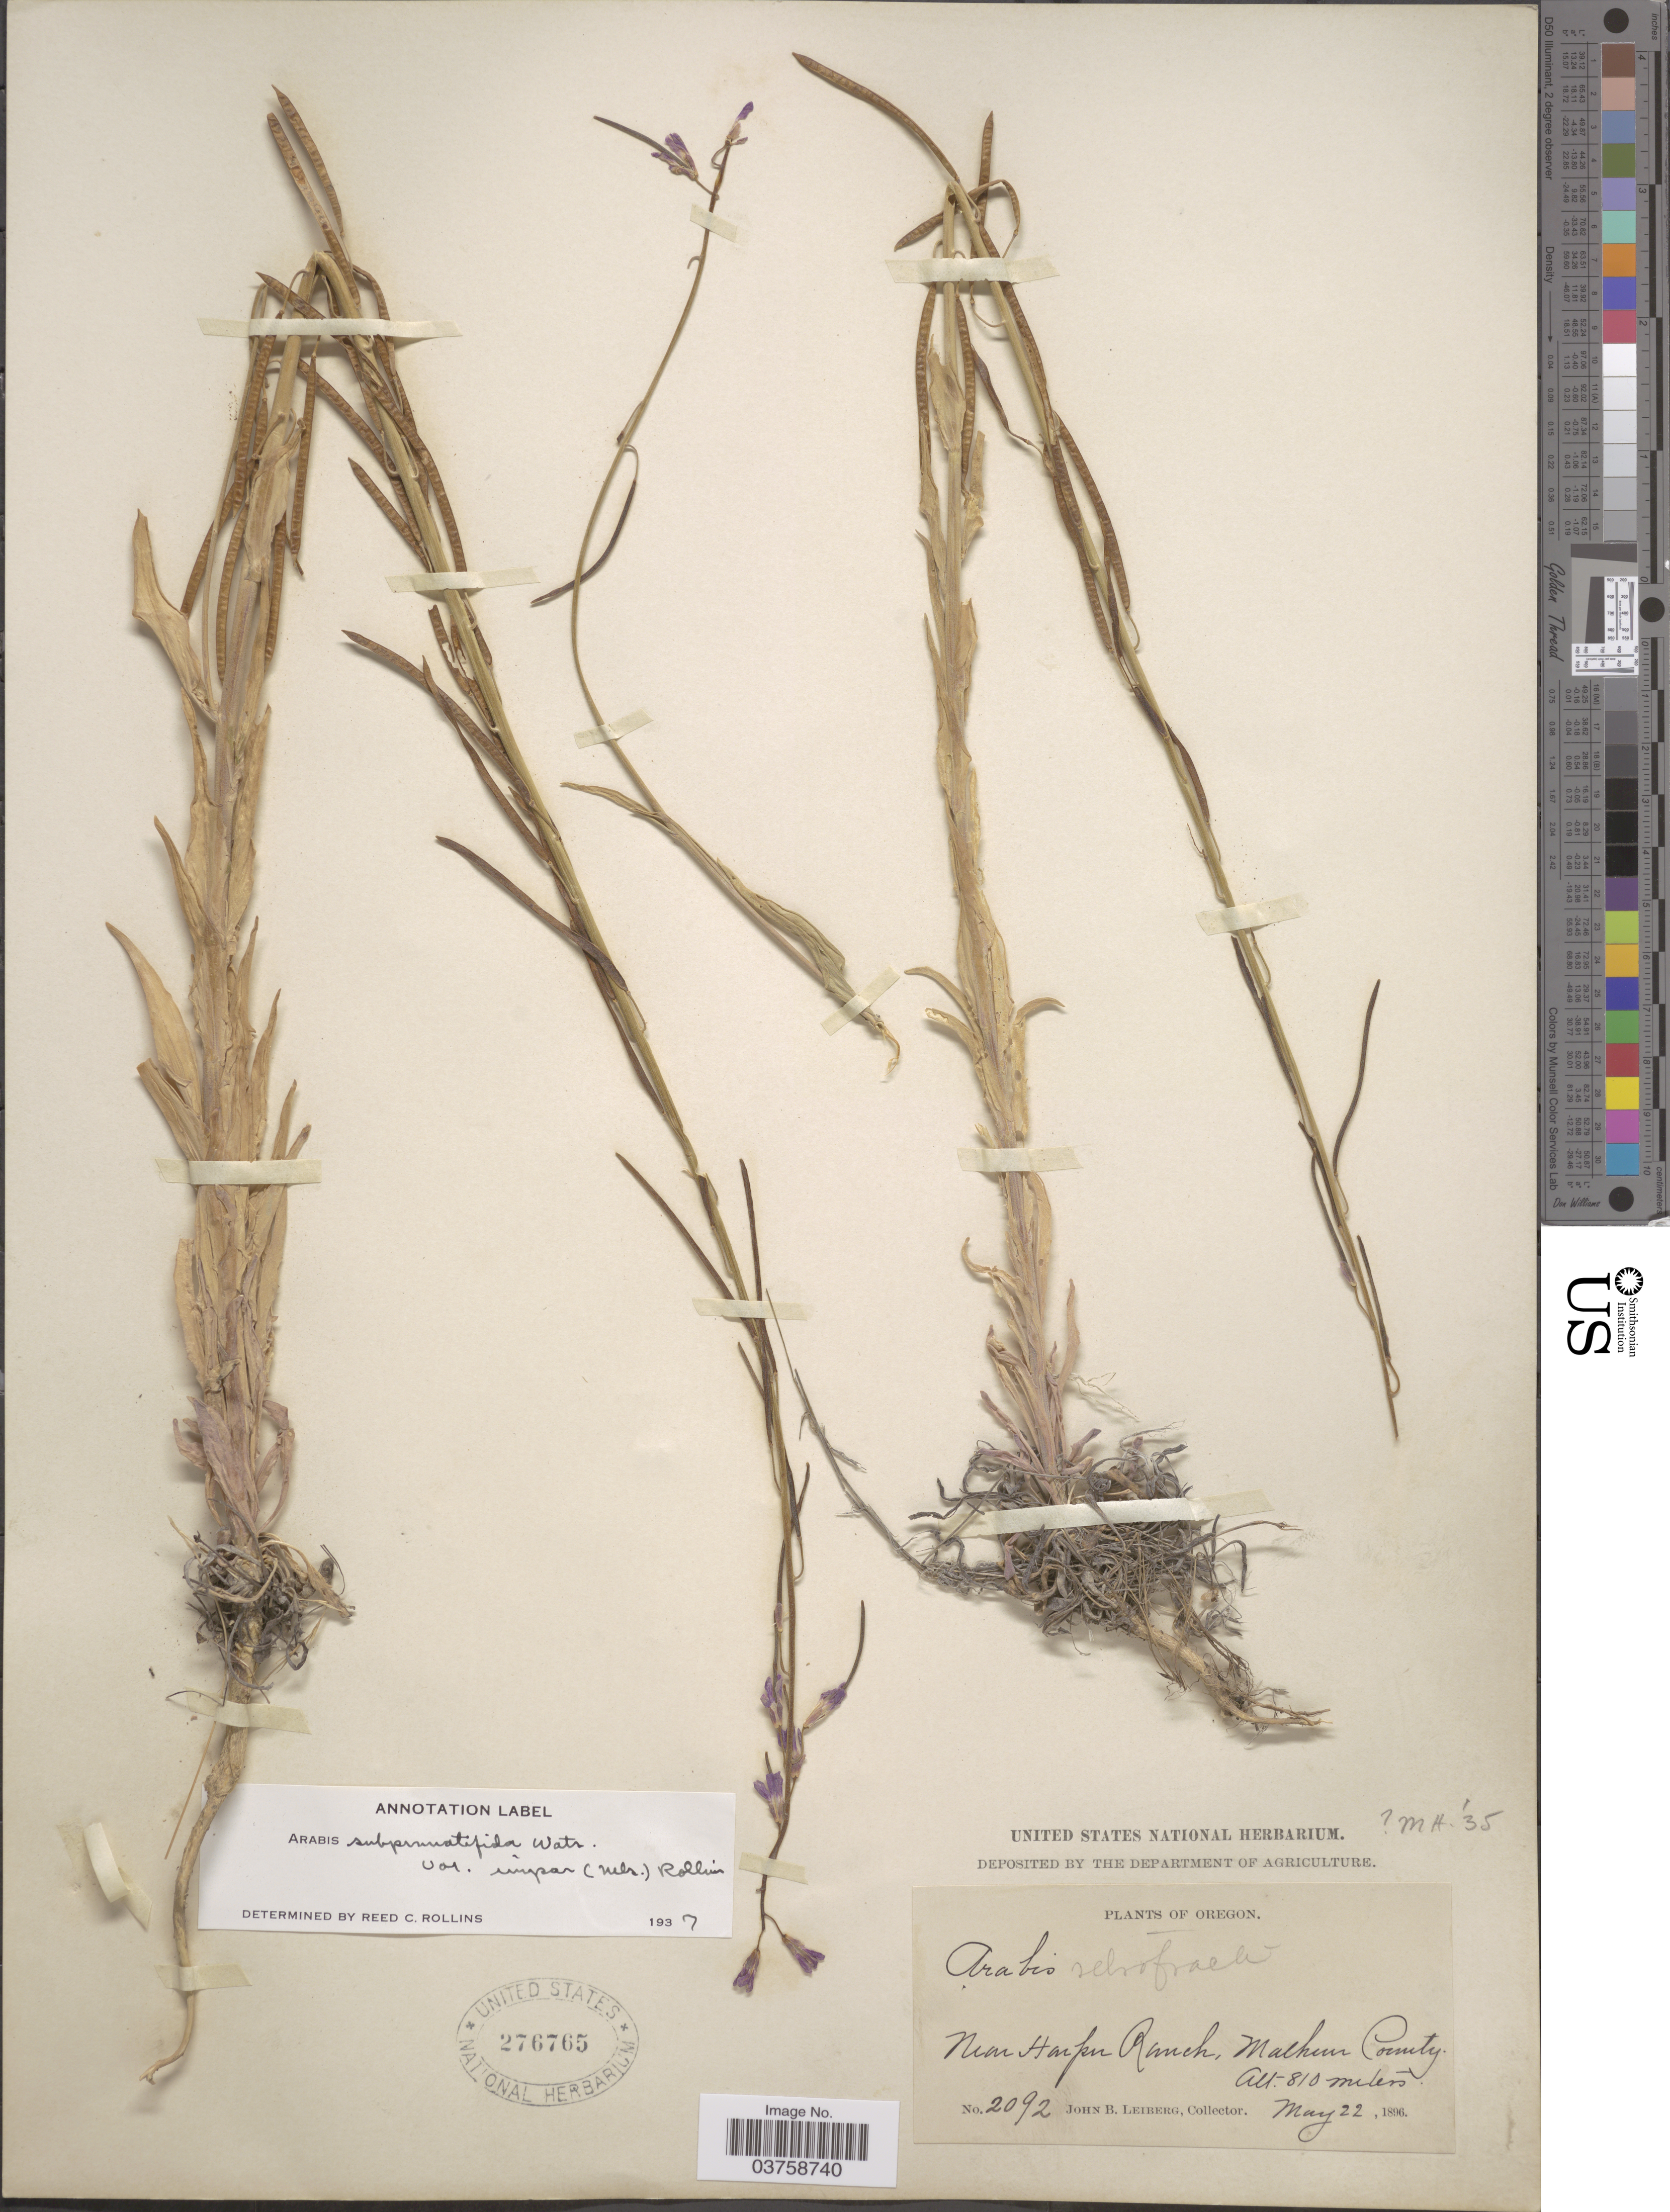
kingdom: Plantae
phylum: Tracheophyta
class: Magnoliopsida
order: Brassicales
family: Brassicaceae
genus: Arabis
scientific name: Arabis puberula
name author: Nutt.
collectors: J. B. Leiberg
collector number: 2092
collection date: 1896-05-22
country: United States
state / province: Oregon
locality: Near Harper Ranch, Malheur County.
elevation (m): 810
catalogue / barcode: US 276765